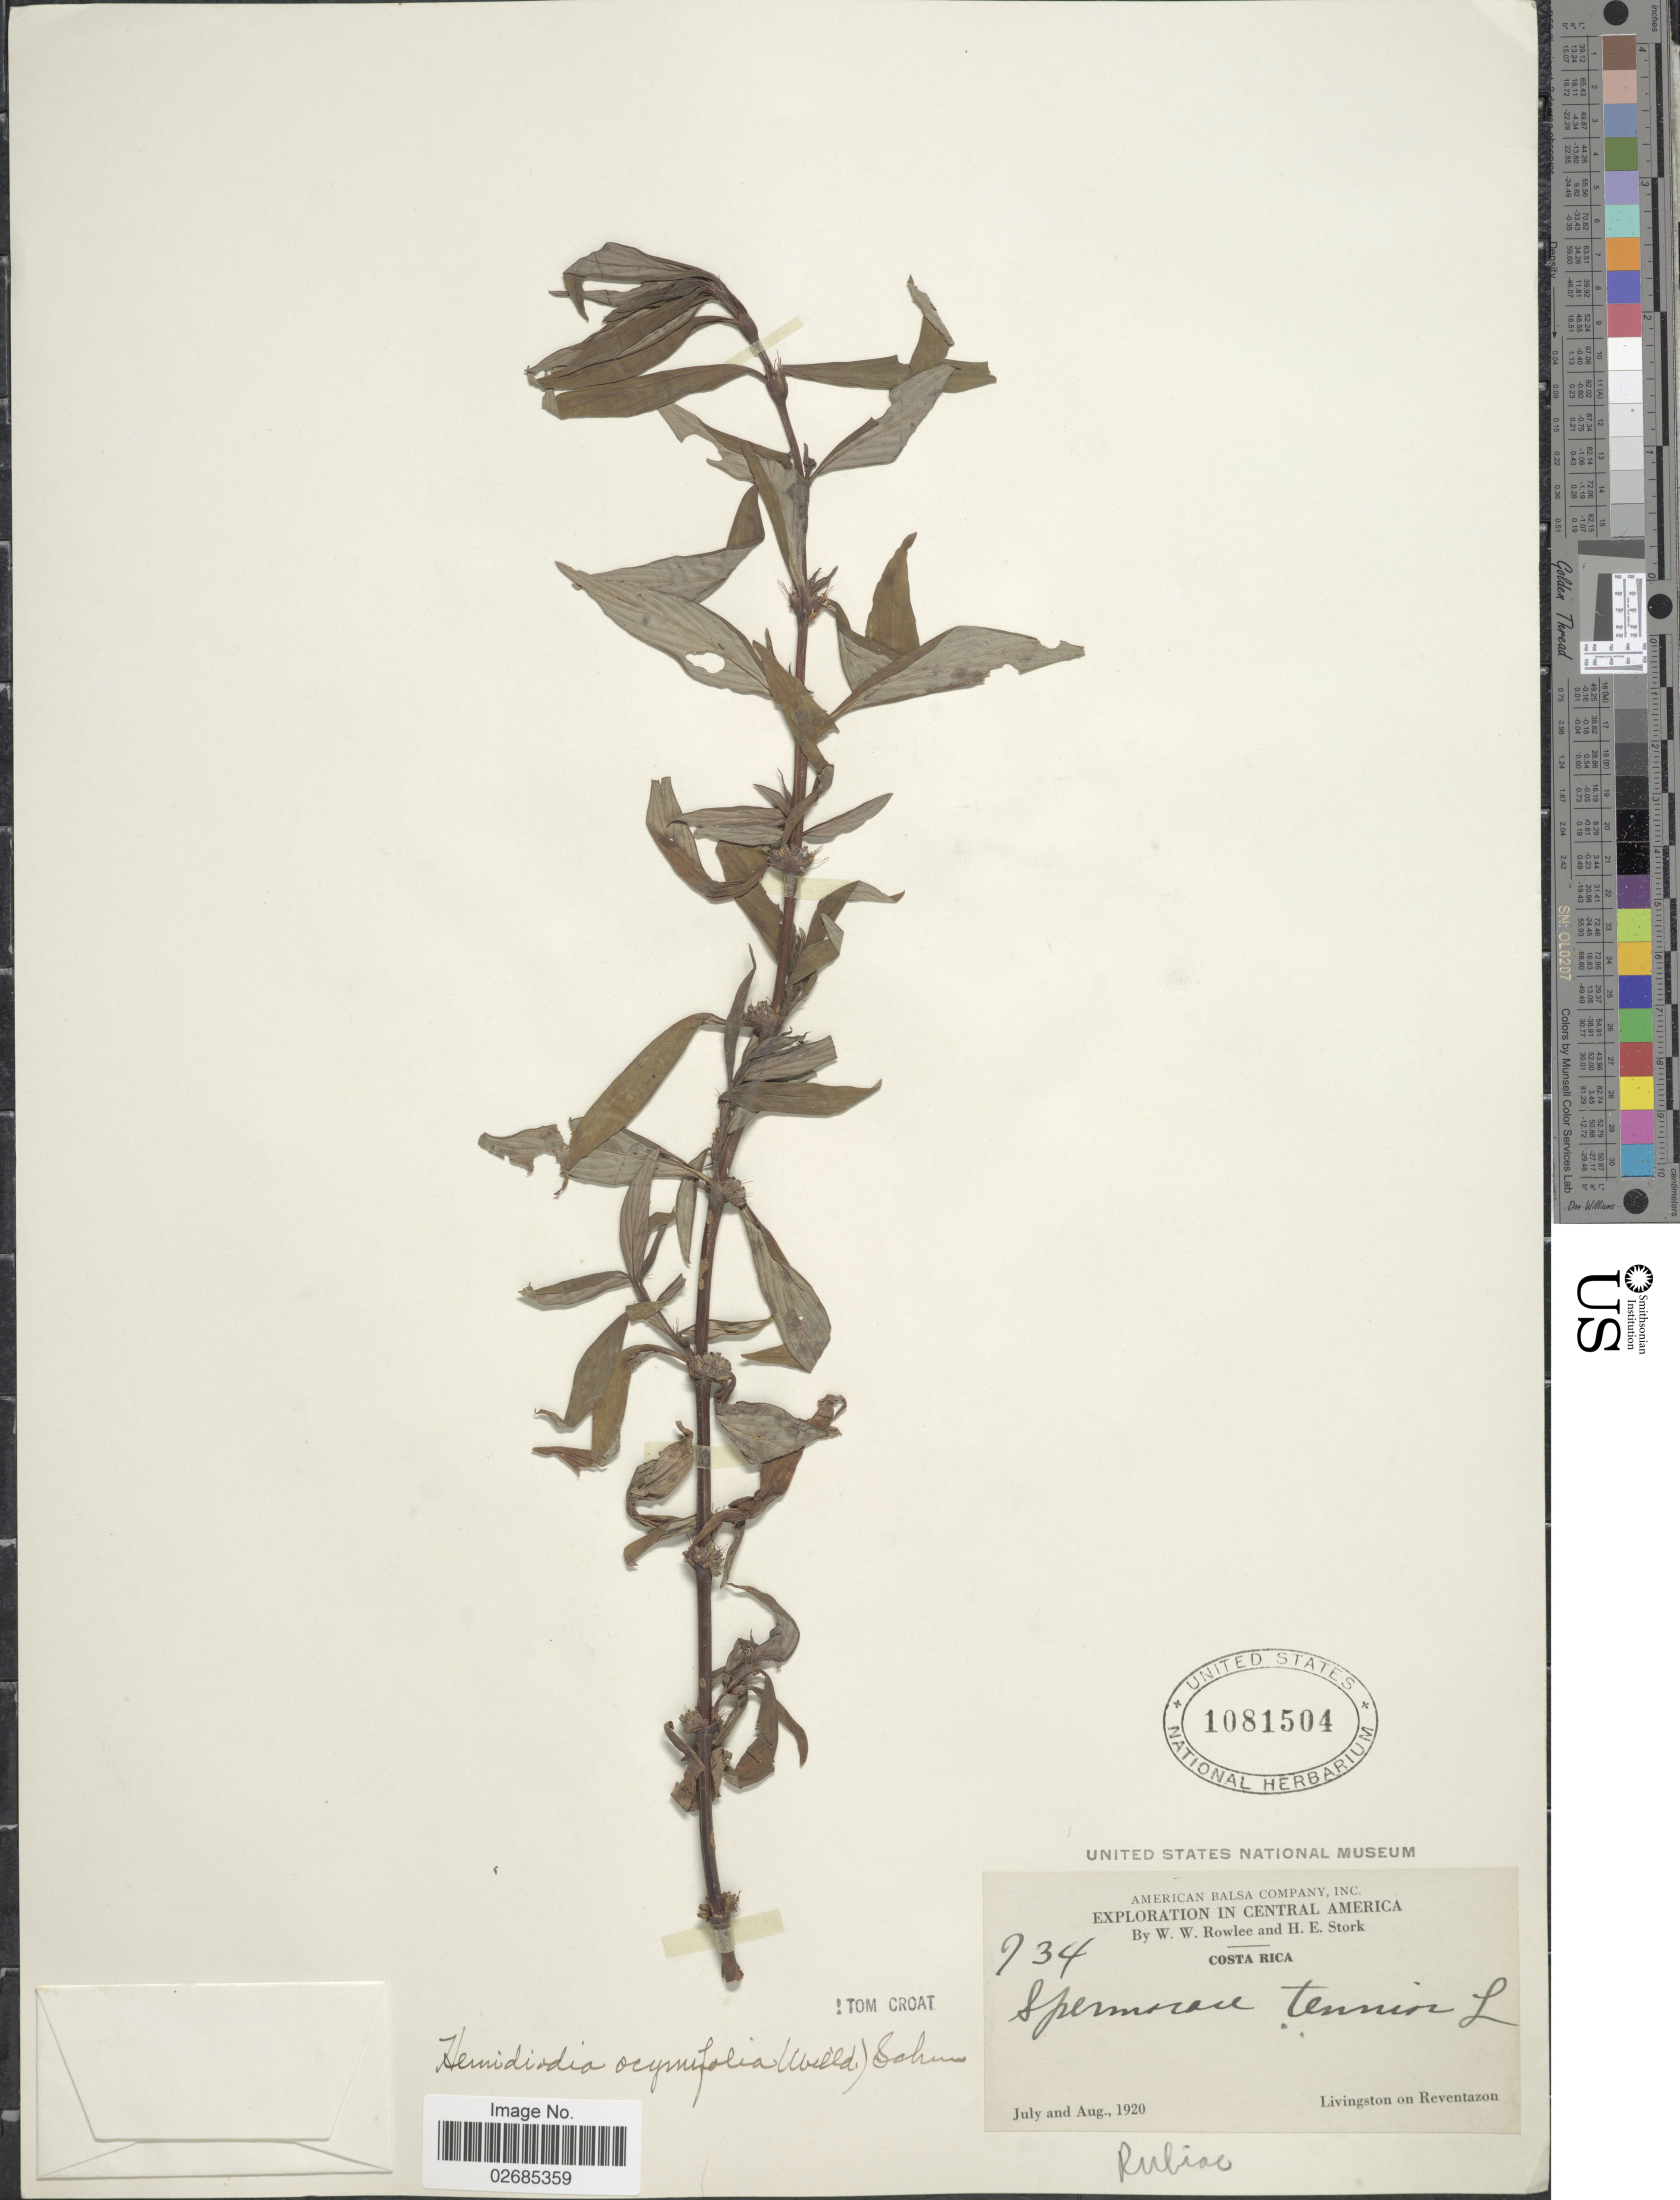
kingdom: Plantae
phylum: Tracheophyta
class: Magnoliopsida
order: Gentianales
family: Rubiaceae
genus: Hemidiodia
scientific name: Hemidiodia ocimifolia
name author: (Willd.) K. Schum.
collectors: W. W. Rowlee & H. E. Stork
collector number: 734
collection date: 1920-07/1920-08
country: Costa Rica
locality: Livingston on Reventazon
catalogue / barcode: US 1081504